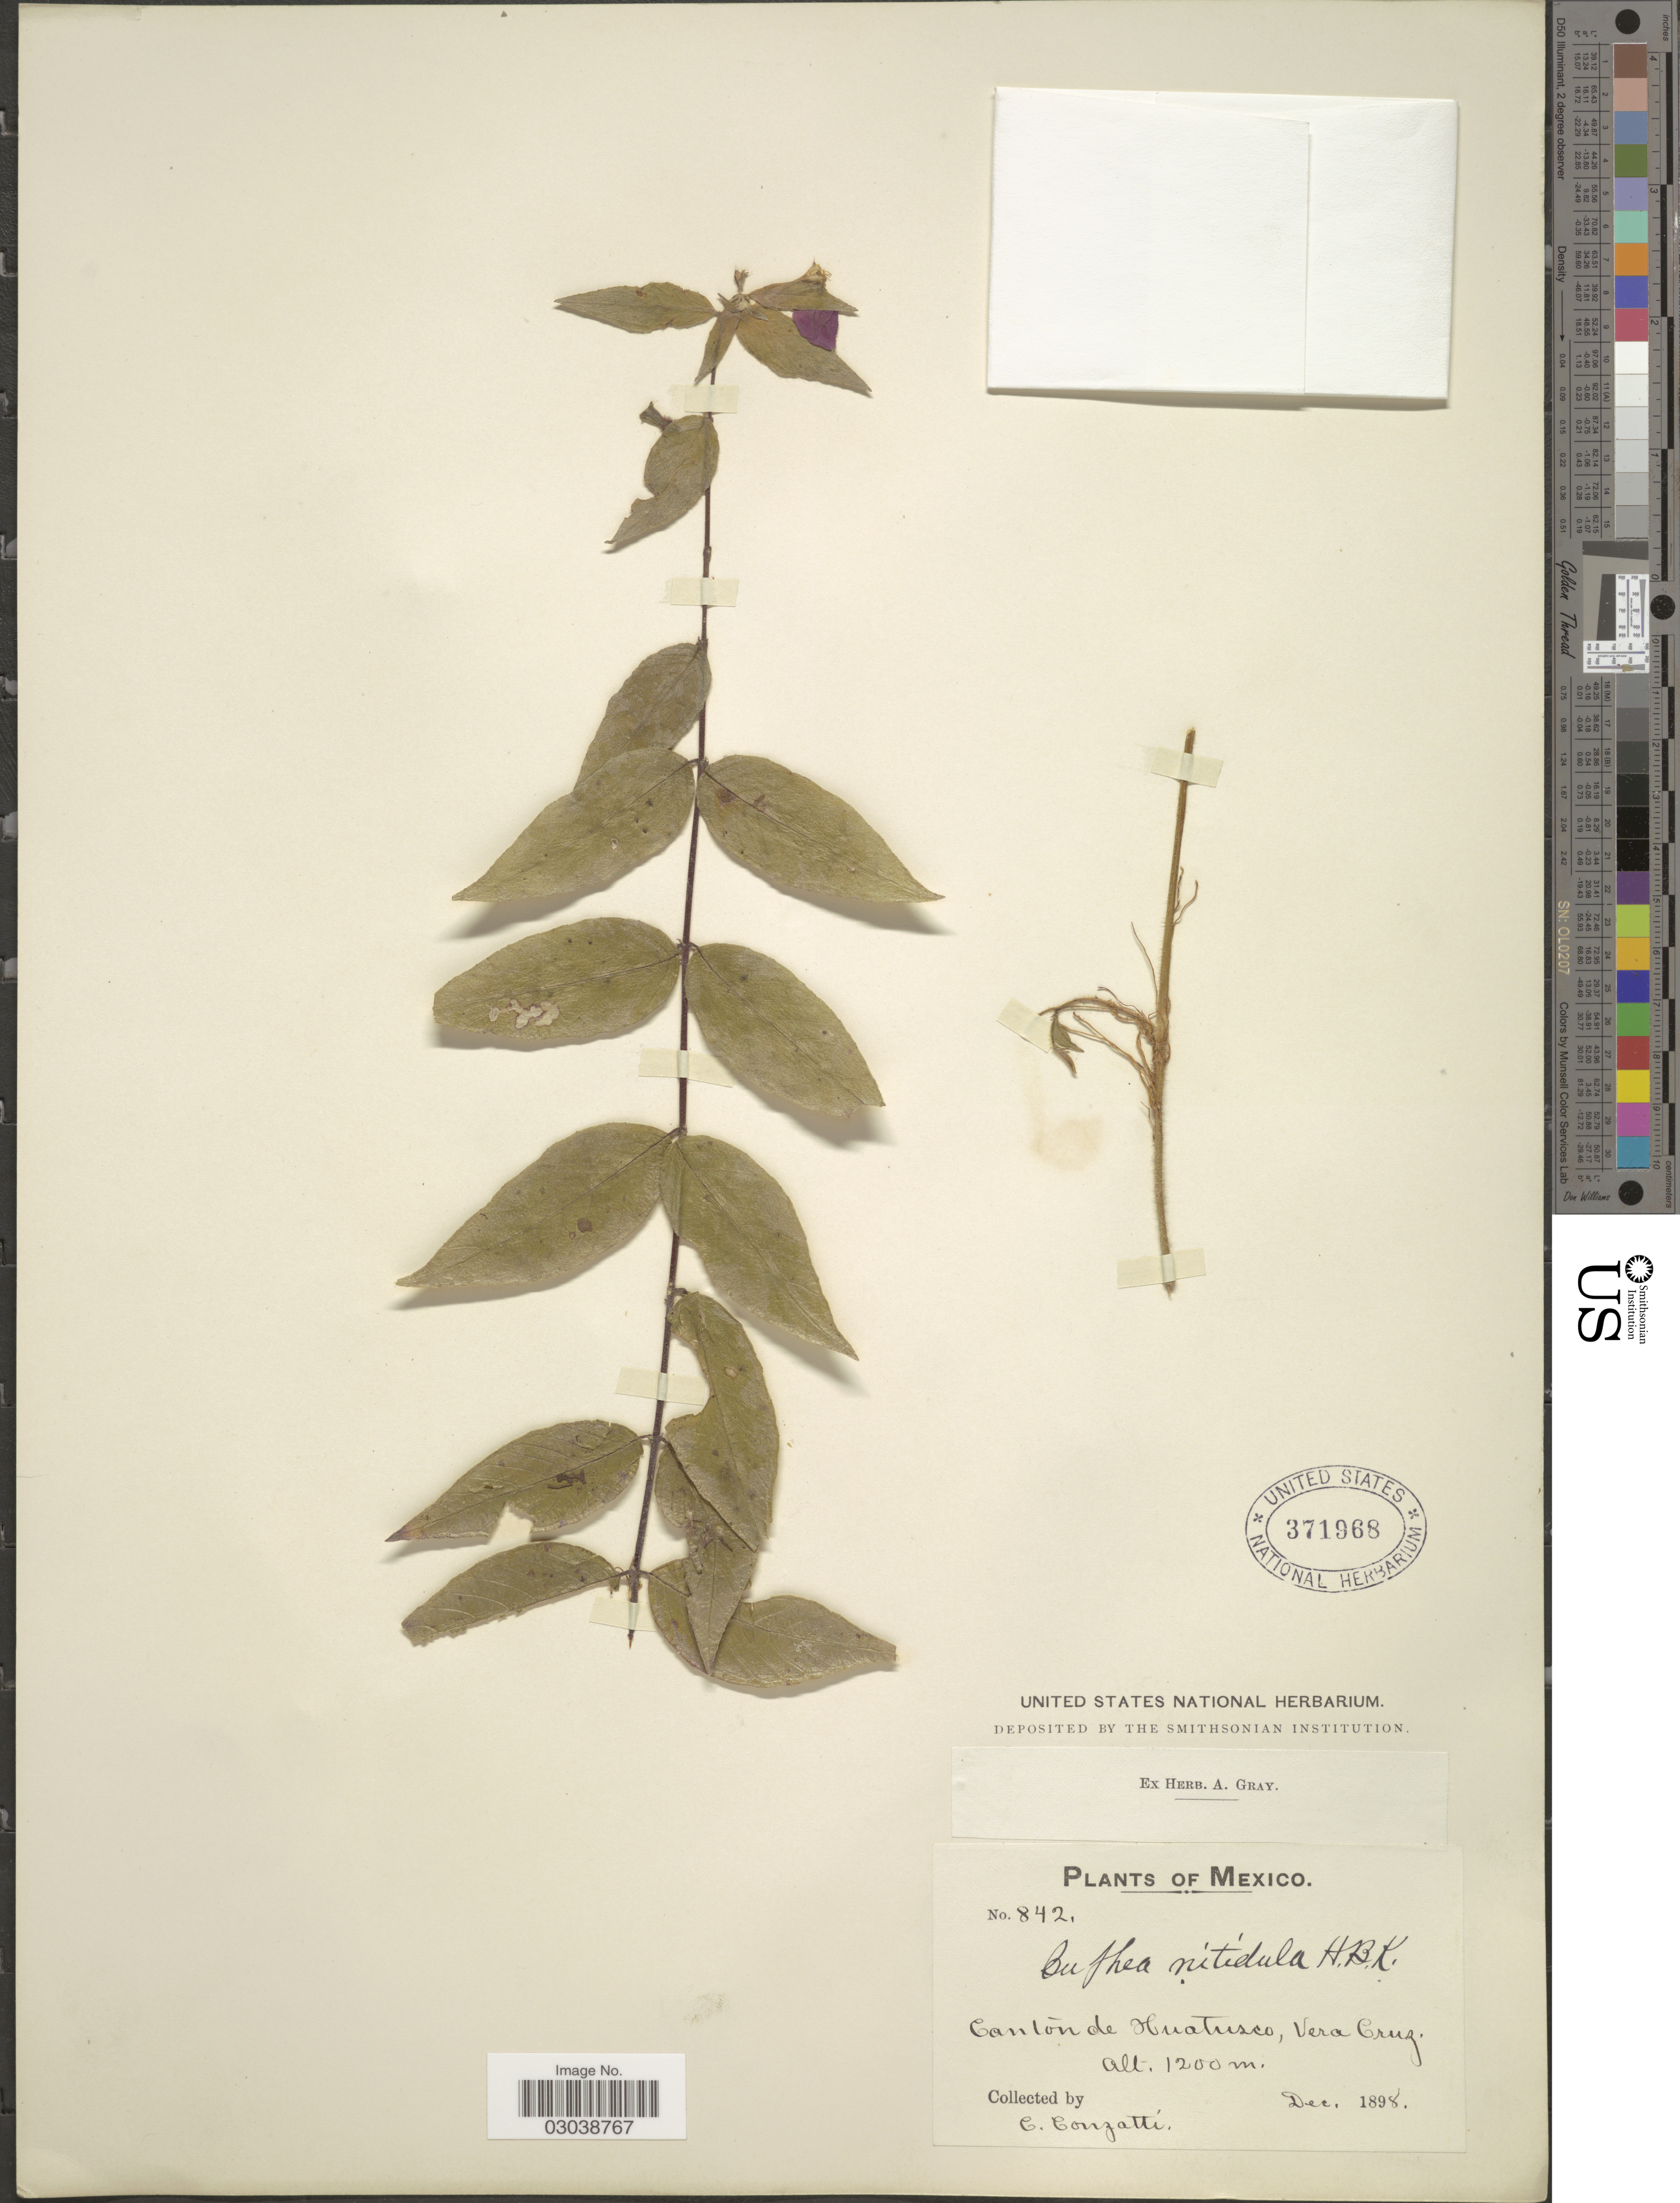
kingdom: Plantae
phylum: Tracheophyta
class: Magnoliopsida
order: Myrtales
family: Lythraceae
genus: Cuphea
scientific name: Cuphea nitidula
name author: Kunth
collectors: C. Conzatti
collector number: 842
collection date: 1898-12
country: Mexico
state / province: Veracruz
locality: Cantón de Huatusco, Vera Cruz.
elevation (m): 1200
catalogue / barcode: US 371968